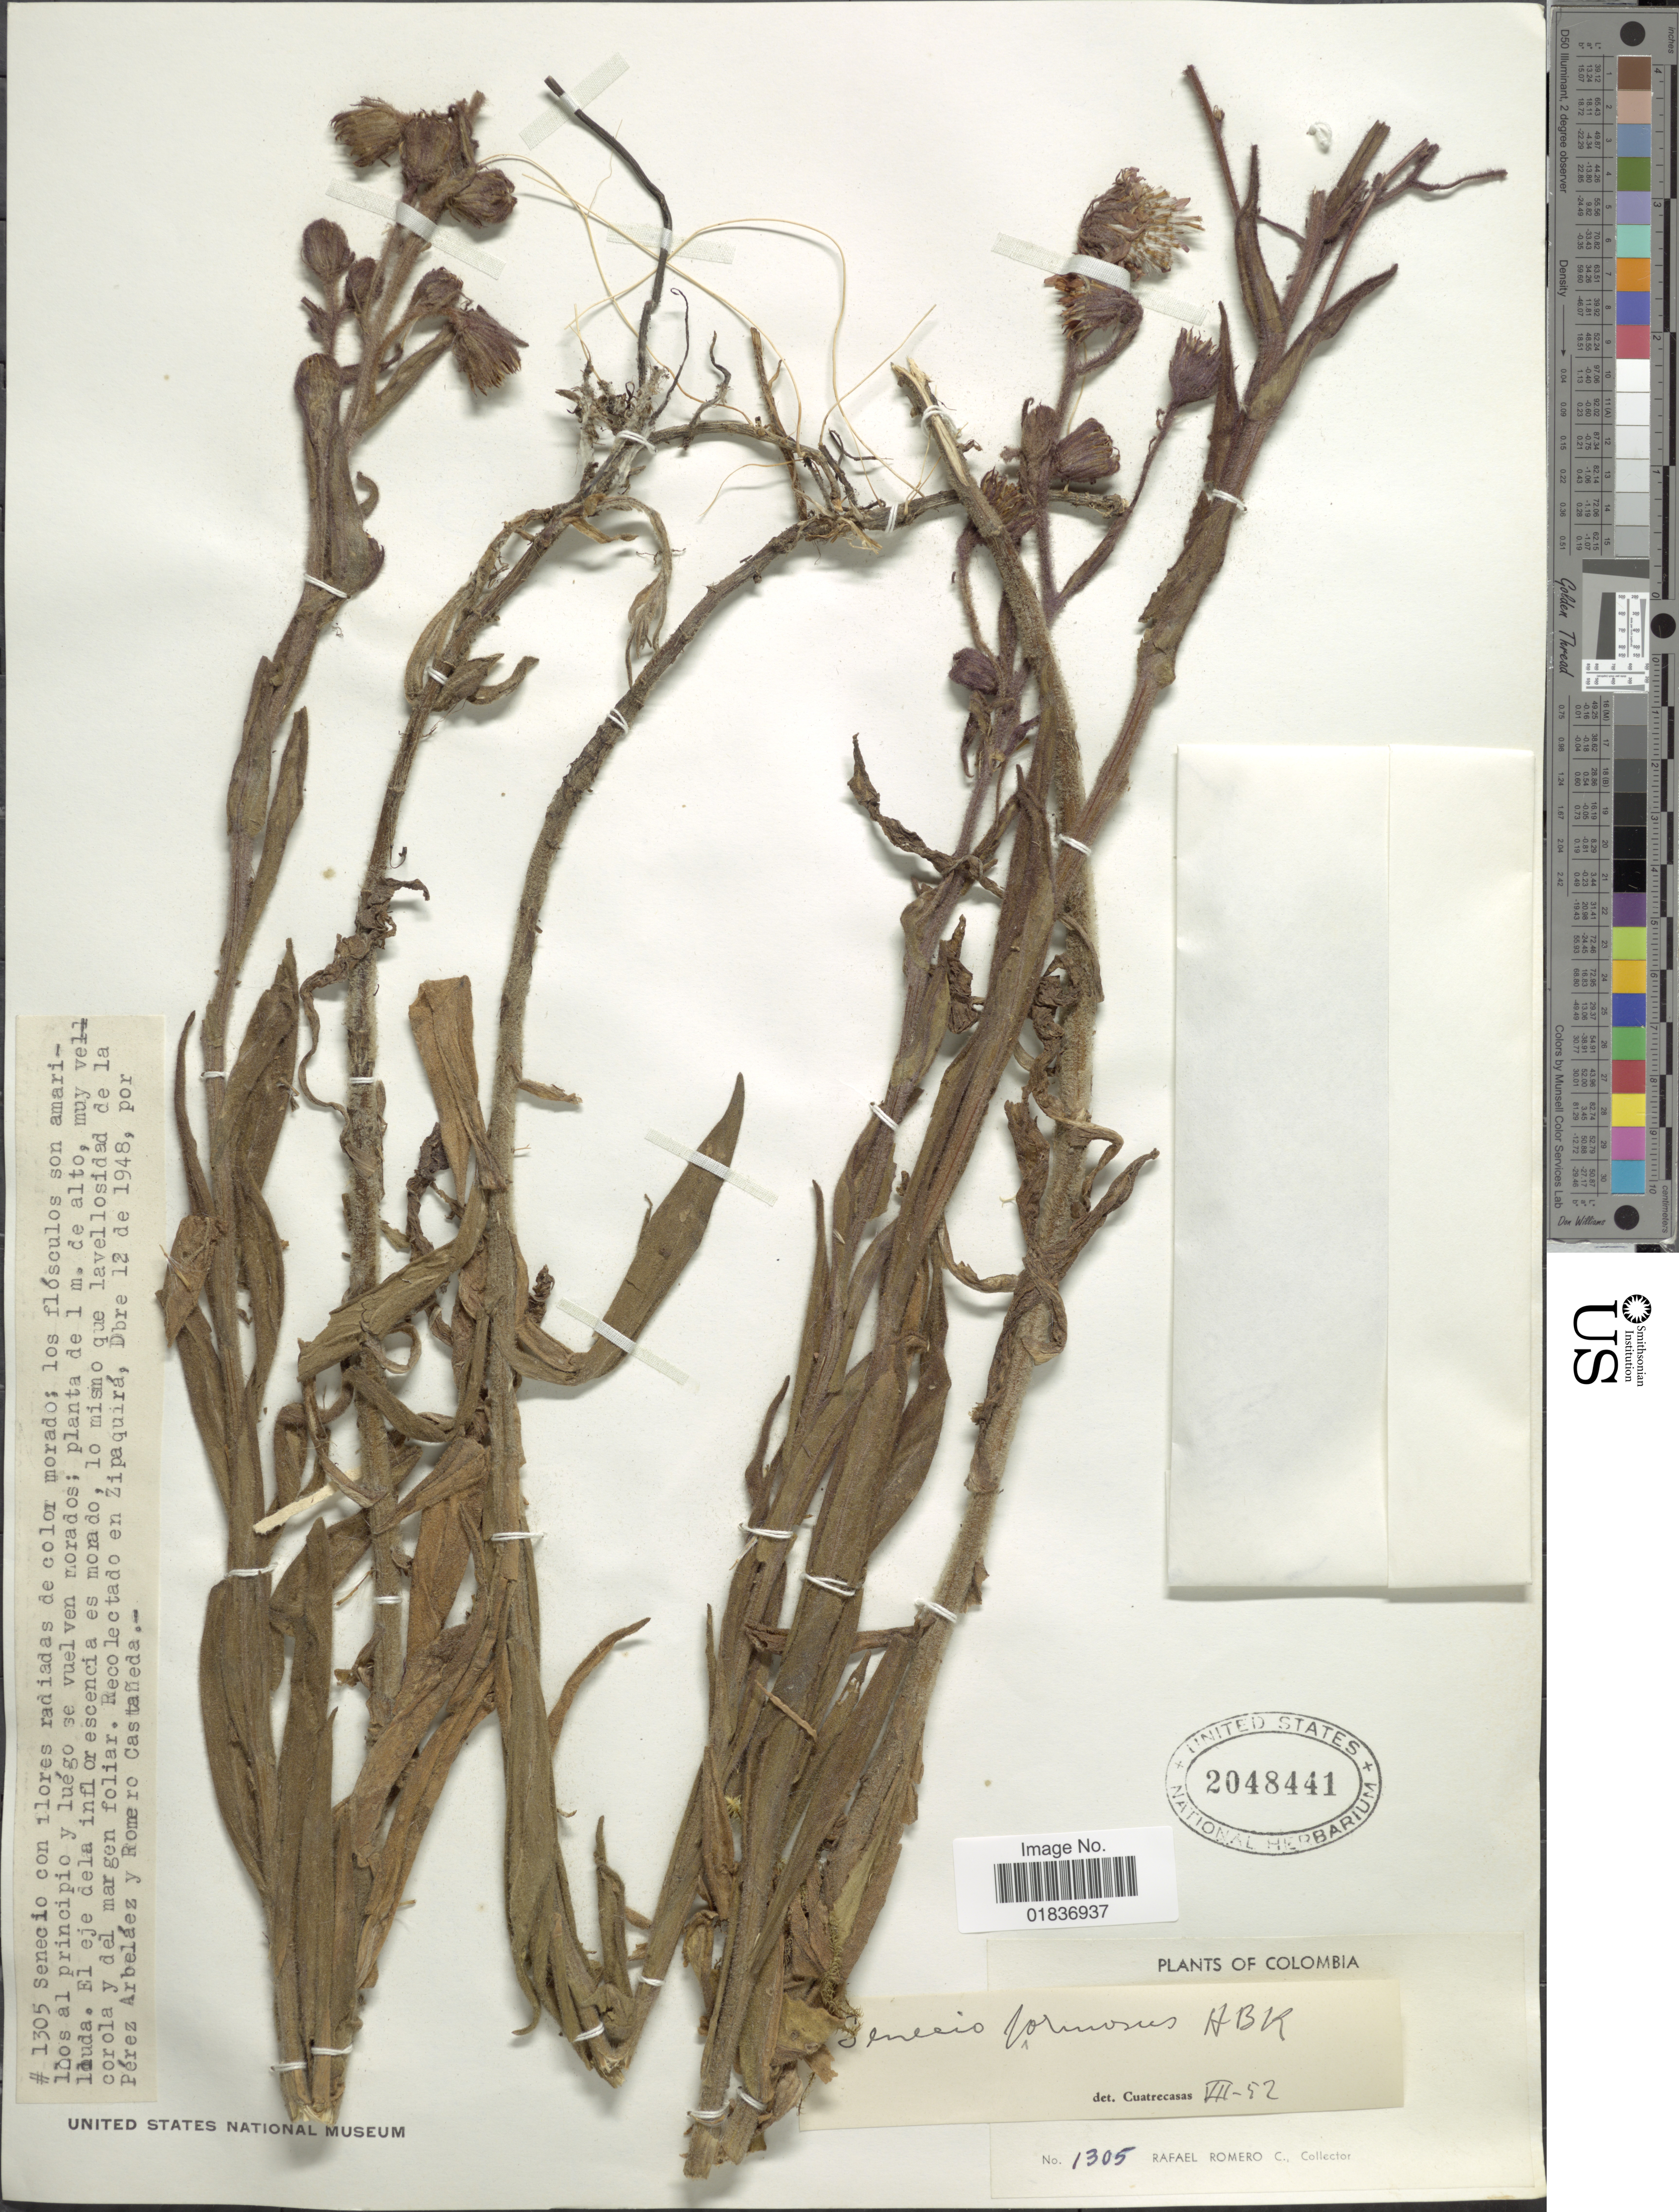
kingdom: Plantae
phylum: Tracheophyta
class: Magnoliopsida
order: Asterales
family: Asteraceae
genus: Senecio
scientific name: Senecio wedglacialis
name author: Cuatrec.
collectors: R. Romero Castañeda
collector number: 1305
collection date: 1948-12-12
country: Colombia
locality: Zipaquira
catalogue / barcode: US 2048441